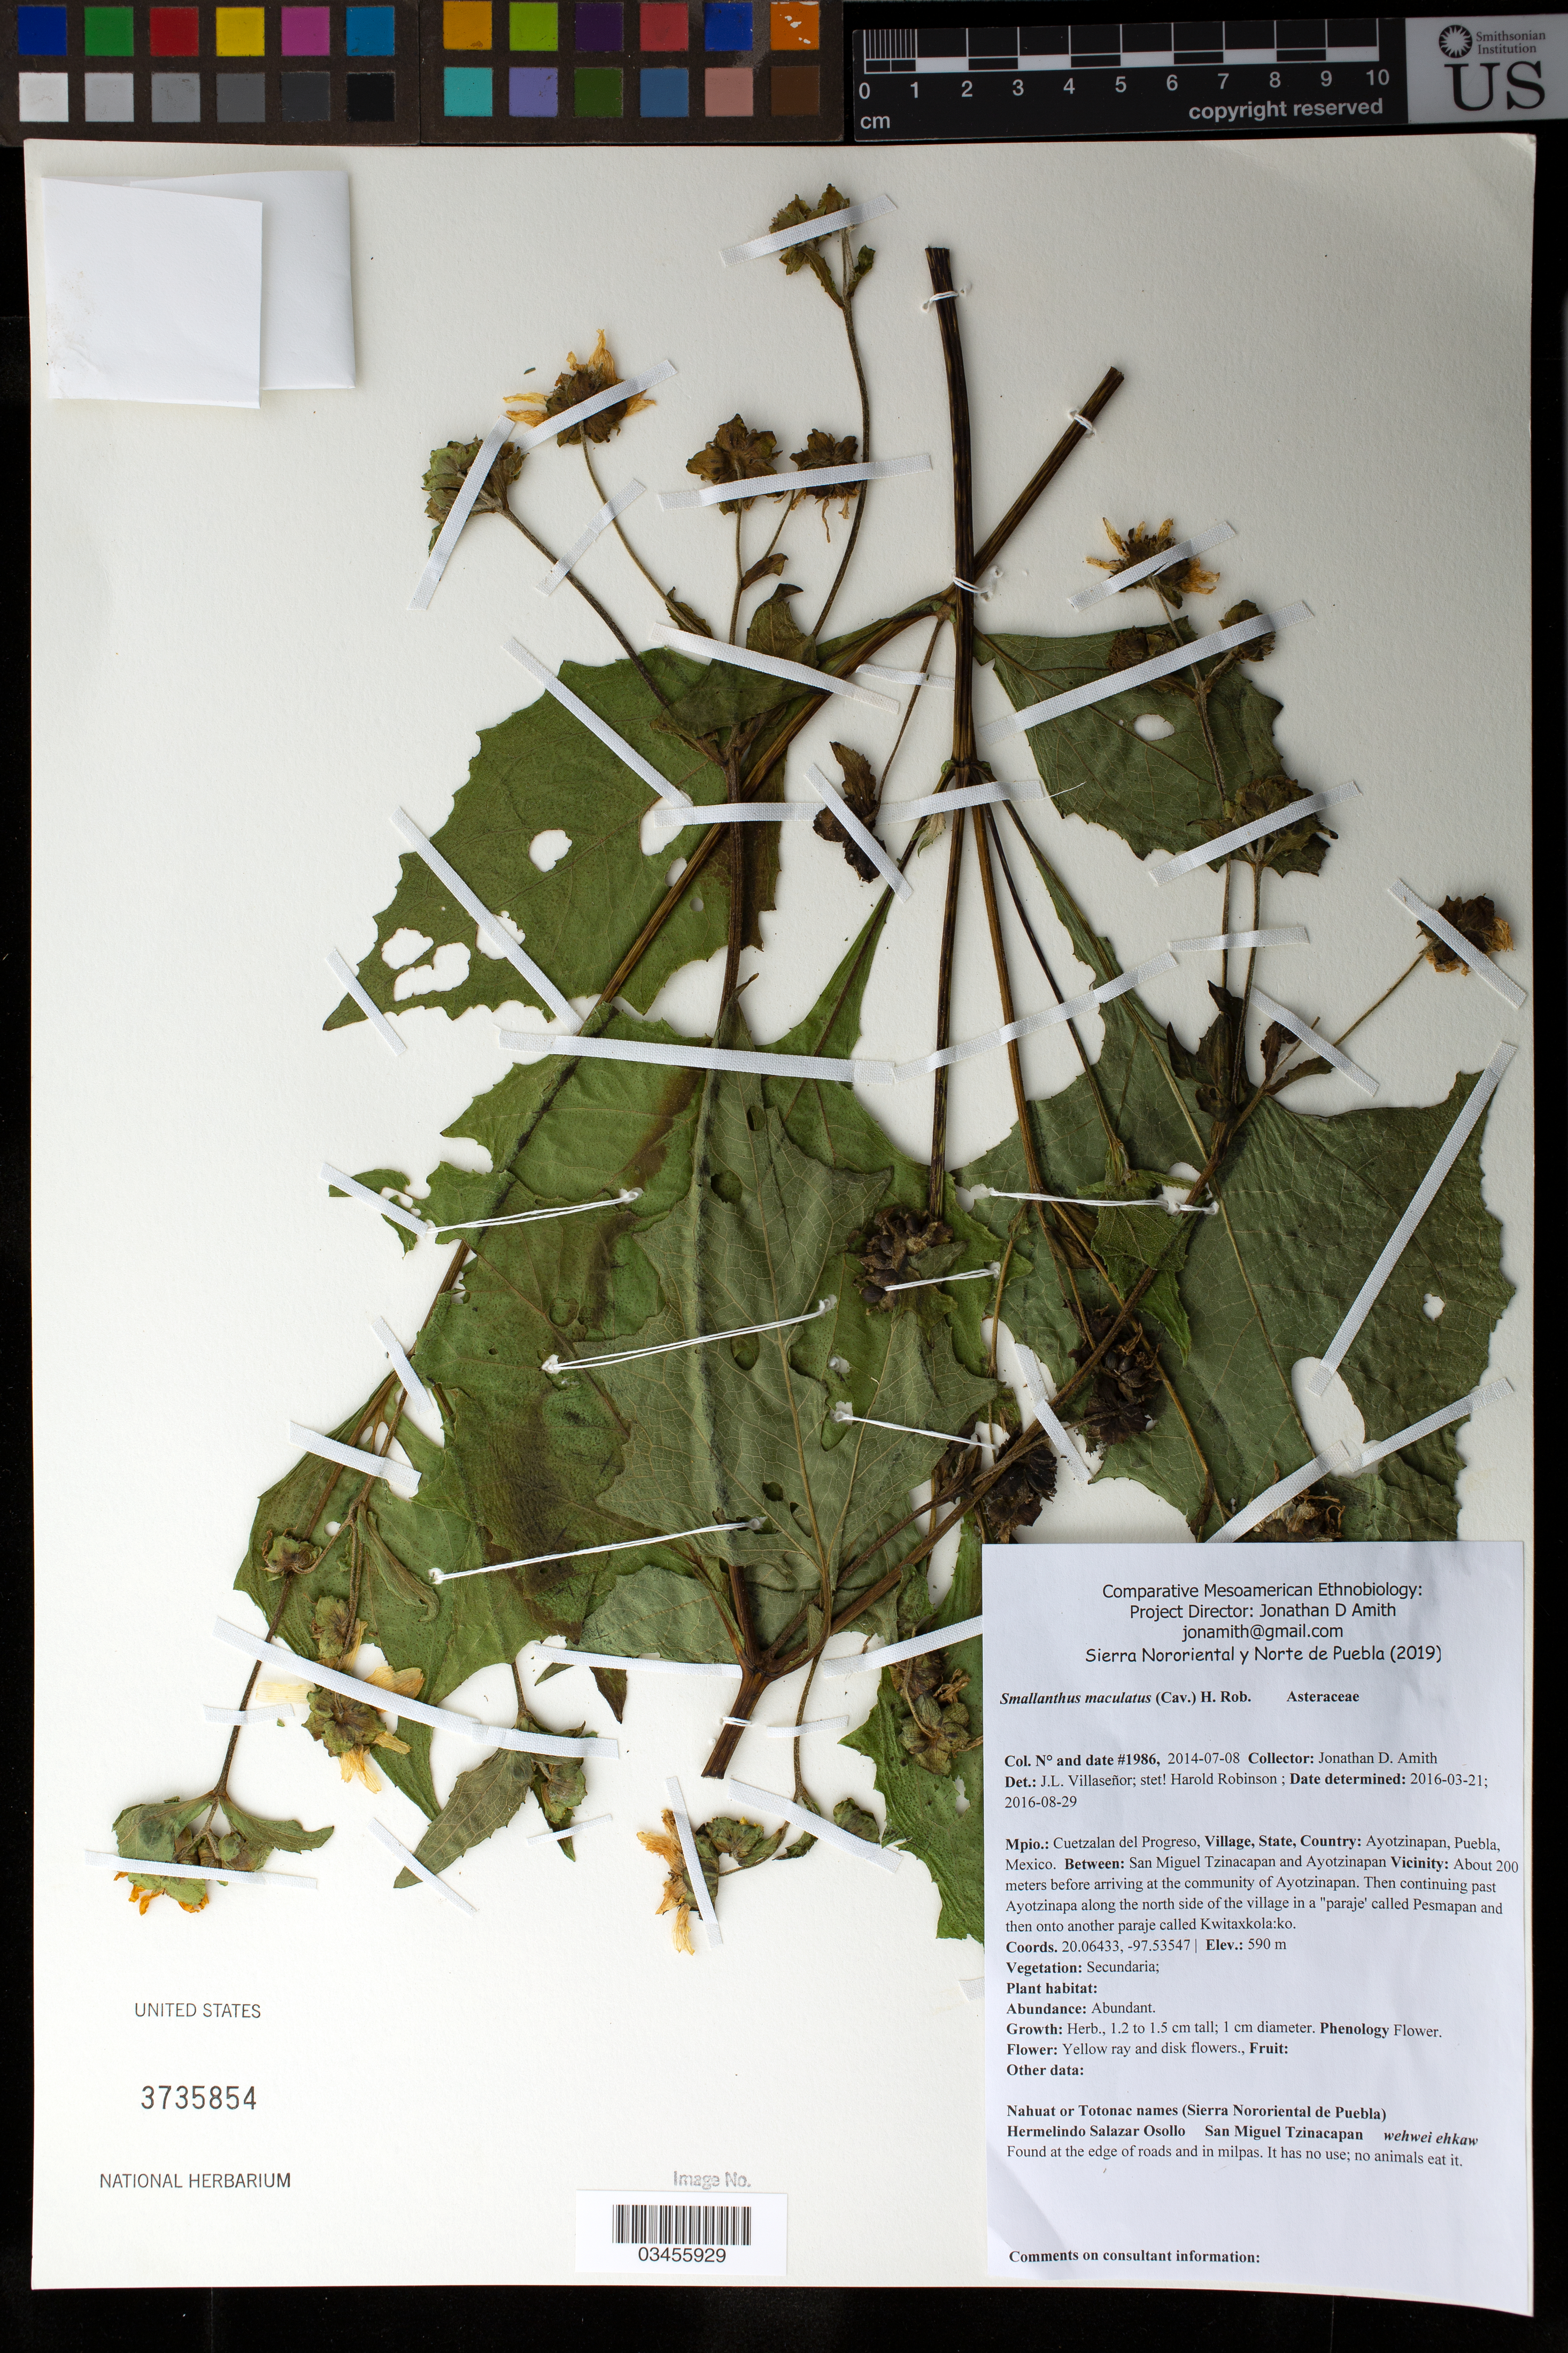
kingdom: Plantae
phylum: Tracheophyta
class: Magnoliopsida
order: Asterales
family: Asteraceae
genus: Smallanthus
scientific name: Smallanthus maculatus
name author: (Cav.) H. Rob.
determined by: Robinson, Harold E., (US)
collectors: J. D. Amith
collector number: JDA_01986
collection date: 2014-07-08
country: México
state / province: Puebla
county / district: Cuetzalan del Progreso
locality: PUEBLO: Ayotzinapan; LOCALIDAD EXACTA: About 200 meters before arriving at the community of Ayotzinapan. Then continuing past Ayotzinapan along the north side of the village in a "paraje' called Pesmapan and then onto another paraje called Kwitaxkola:ko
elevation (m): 590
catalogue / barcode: US 3735854